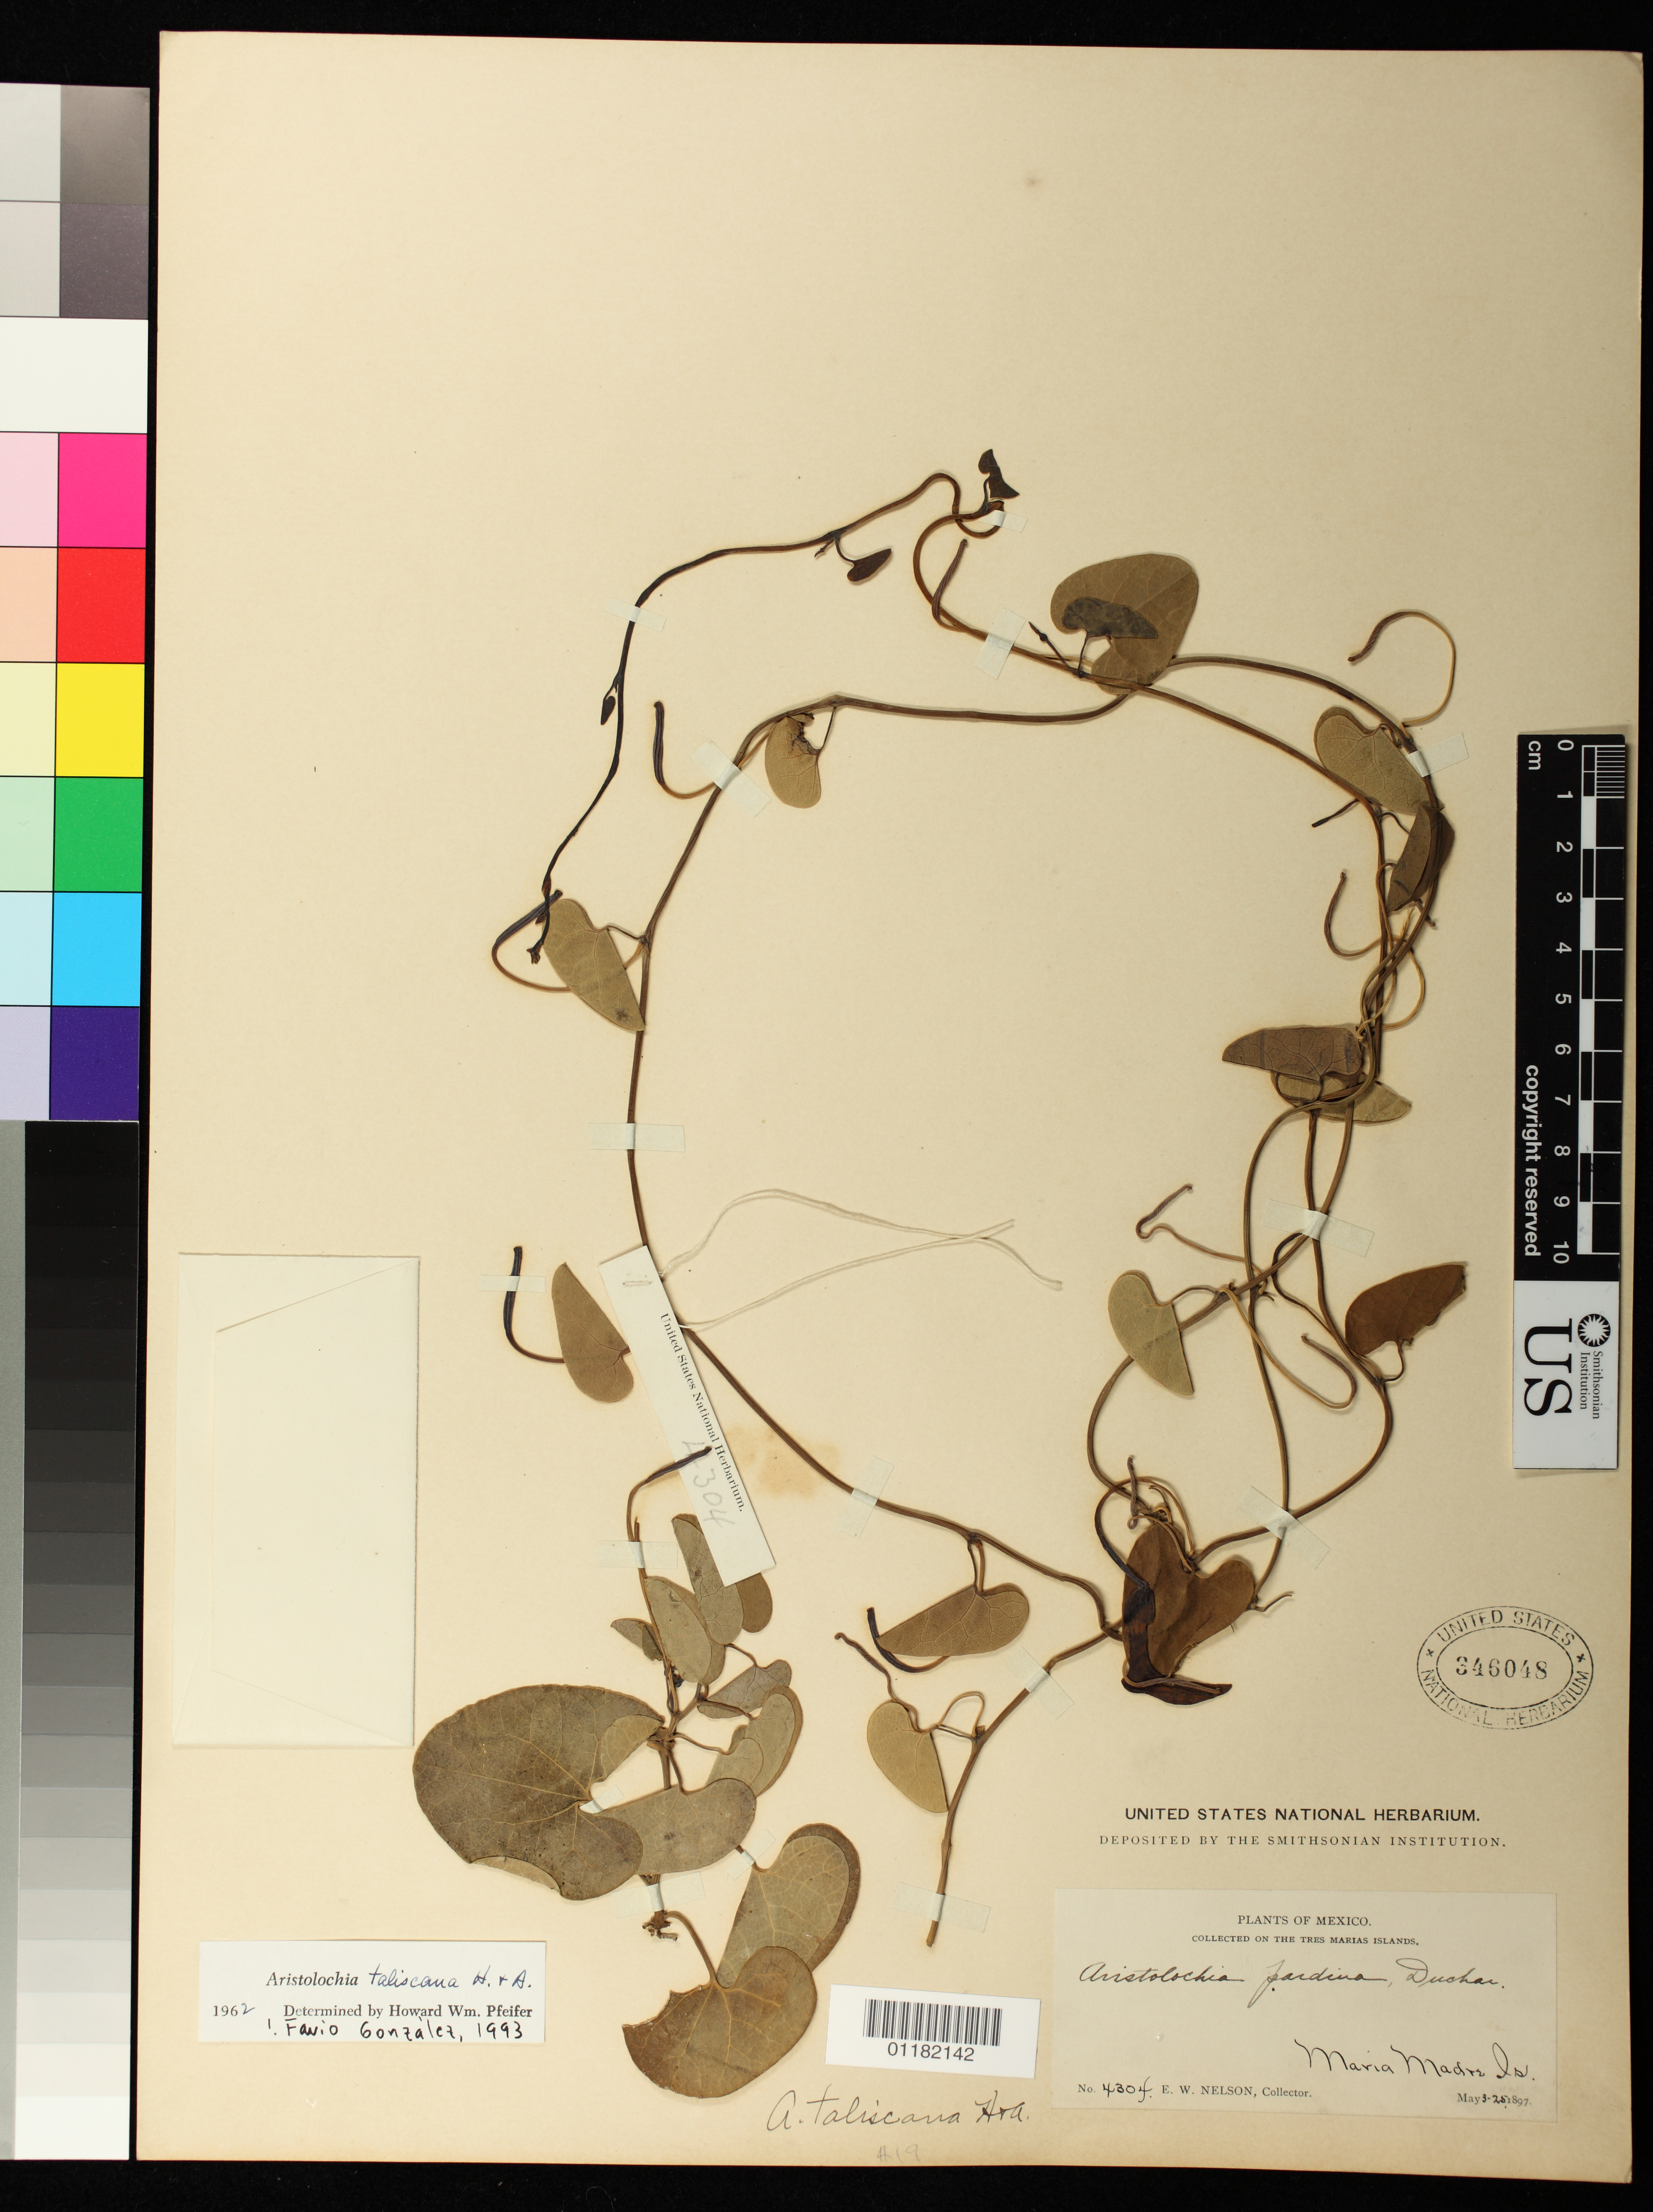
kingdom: Plantae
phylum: Tracheophyta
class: Magnoliopsida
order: Piperales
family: Aristolochiaceae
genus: Aristolochia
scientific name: Aristolochia taliscana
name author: Hook. & Arn.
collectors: E. W. Nelson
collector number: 4304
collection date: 1897-05-03/1897-05-25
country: Mexico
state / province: Nayarit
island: Maria Madre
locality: Islas Marías Maria Madre Island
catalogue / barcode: US 346048